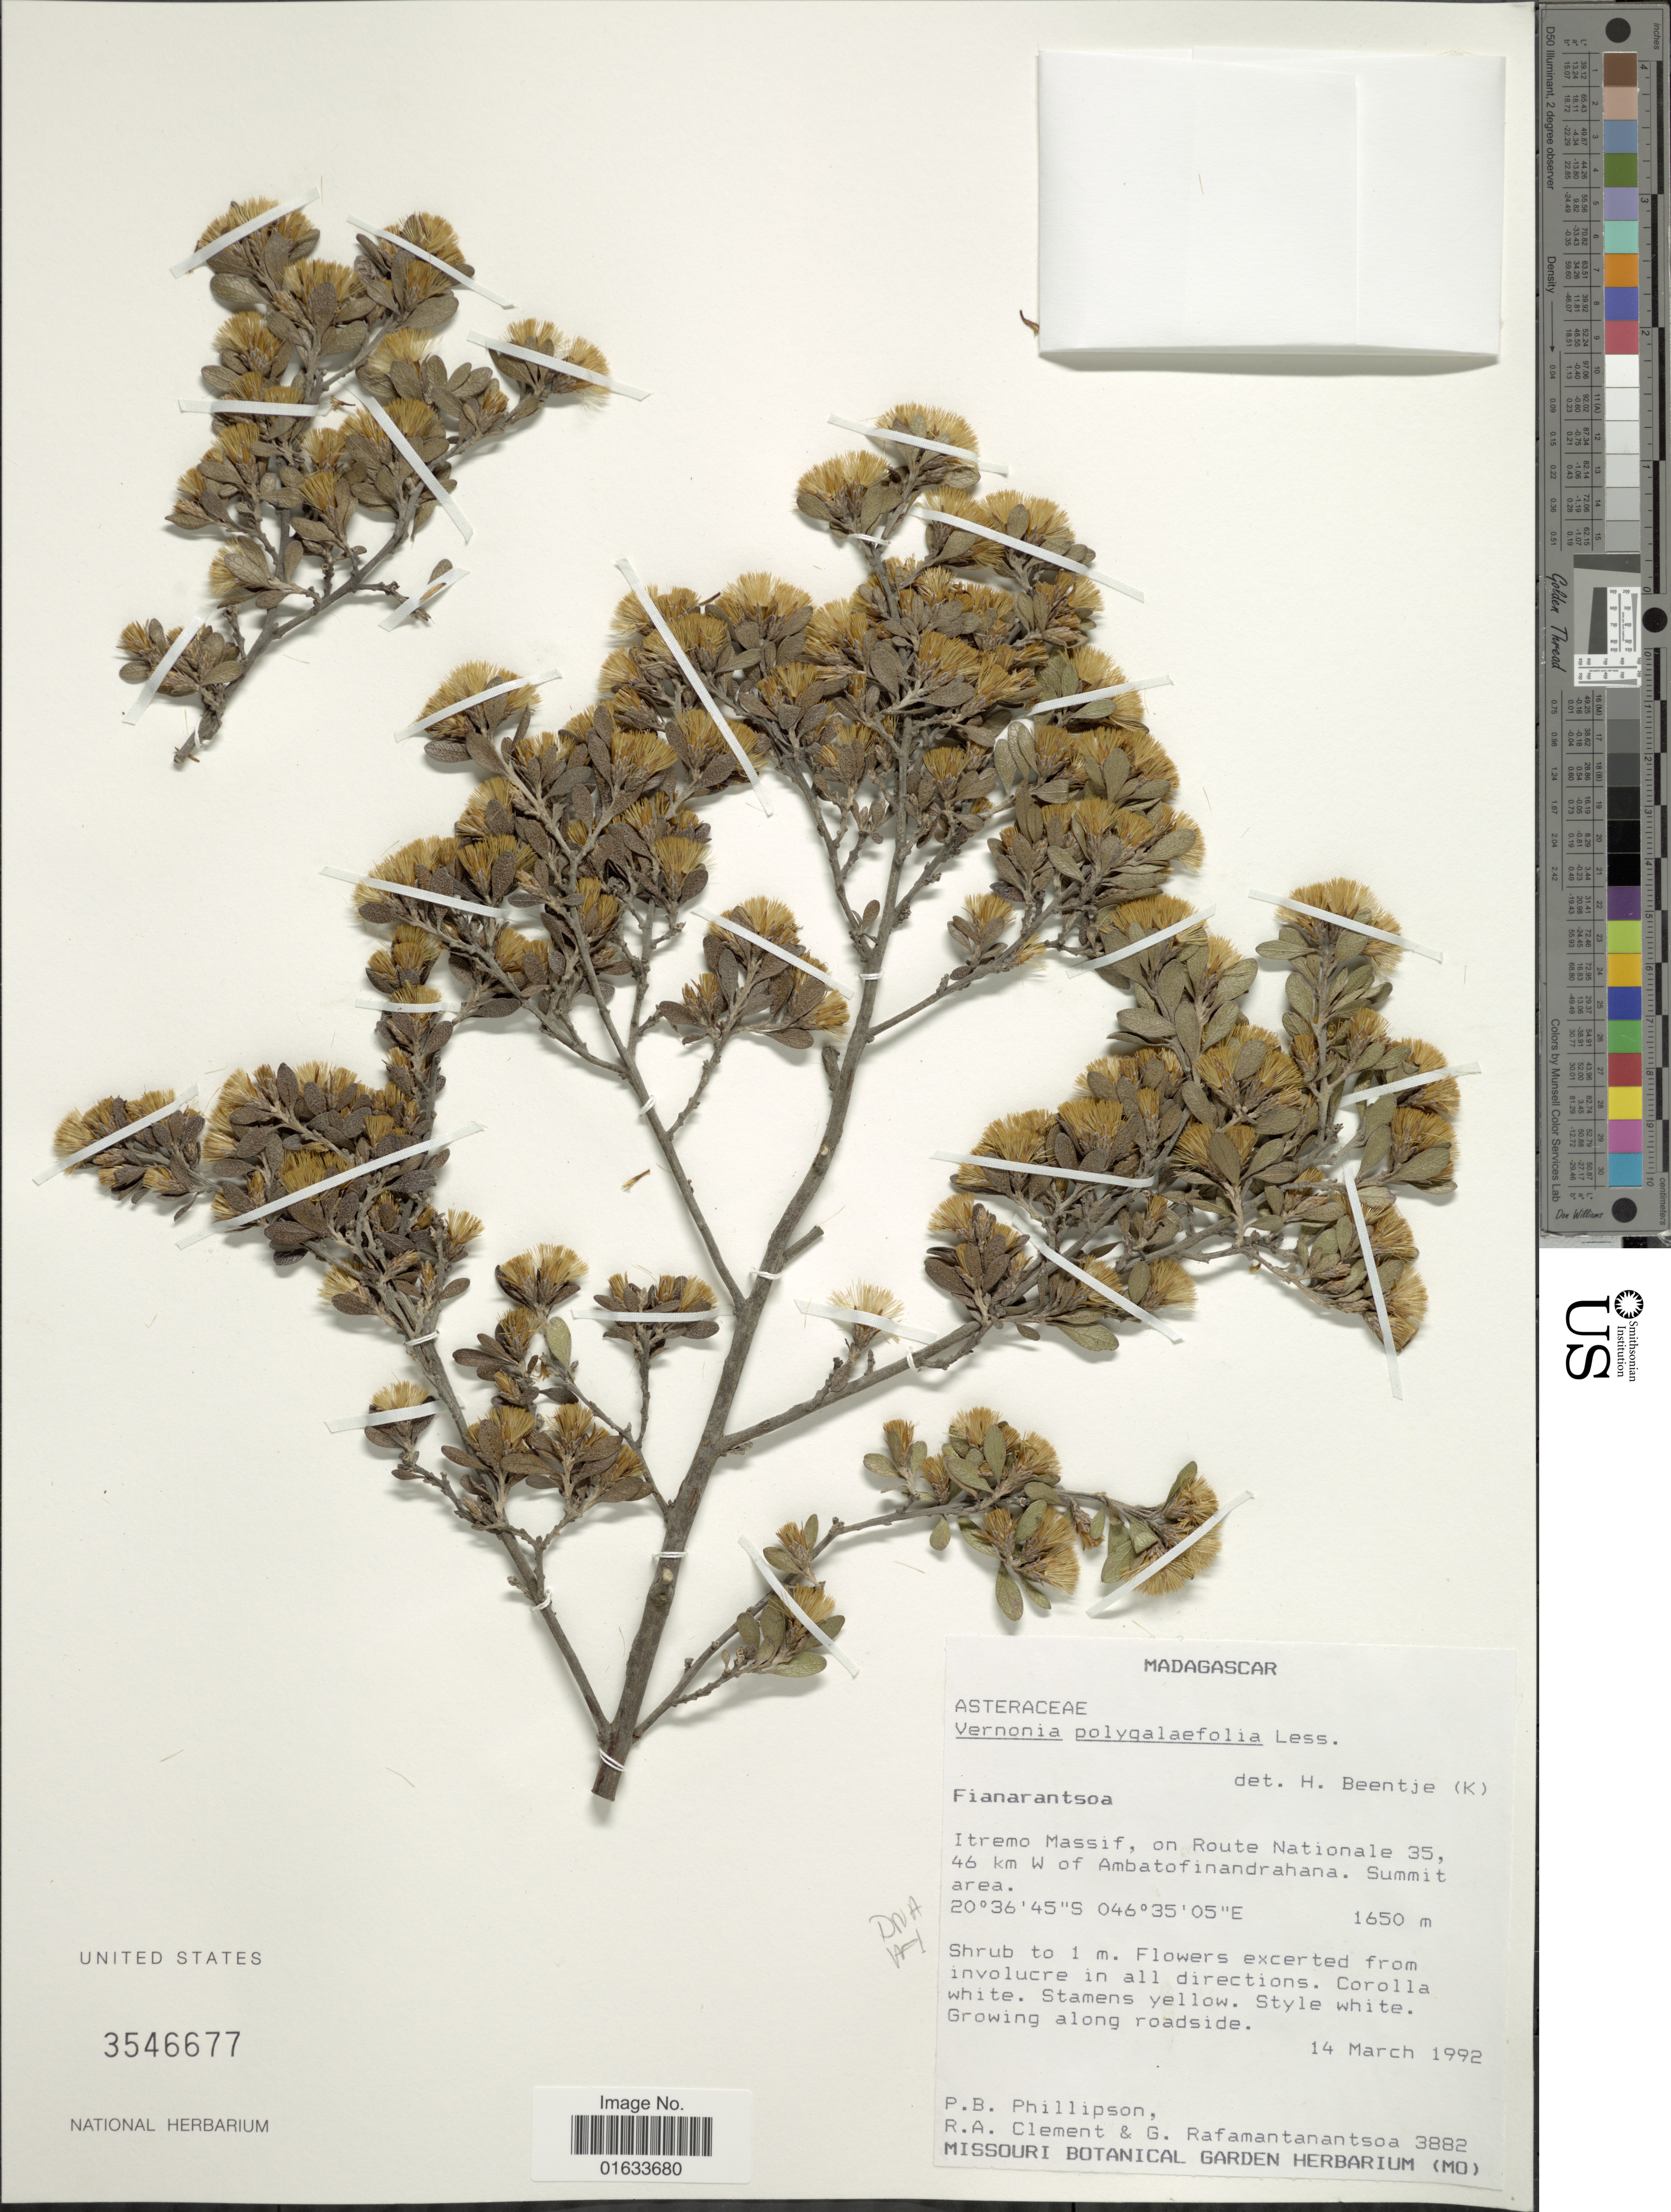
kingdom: Plantae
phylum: Tracheophyta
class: Magnoliopsida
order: Asterales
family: Asteraceae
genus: Distephanus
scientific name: Distephanus polygalaefolia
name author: (Less.) H. Rob. & B. Kahn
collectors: P. B. Phillipson, R. A.Clement & G. Rafamantanantsoa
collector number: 3882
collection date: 1992-03-14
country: Madagascar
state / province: Amoron'i Mania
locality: Fianarantsoa. Itremo Massif, on Route Nationale 35, 46 km W of Ambatofinandrahana. Summit area.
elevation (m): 1650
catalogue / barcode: US 3546677